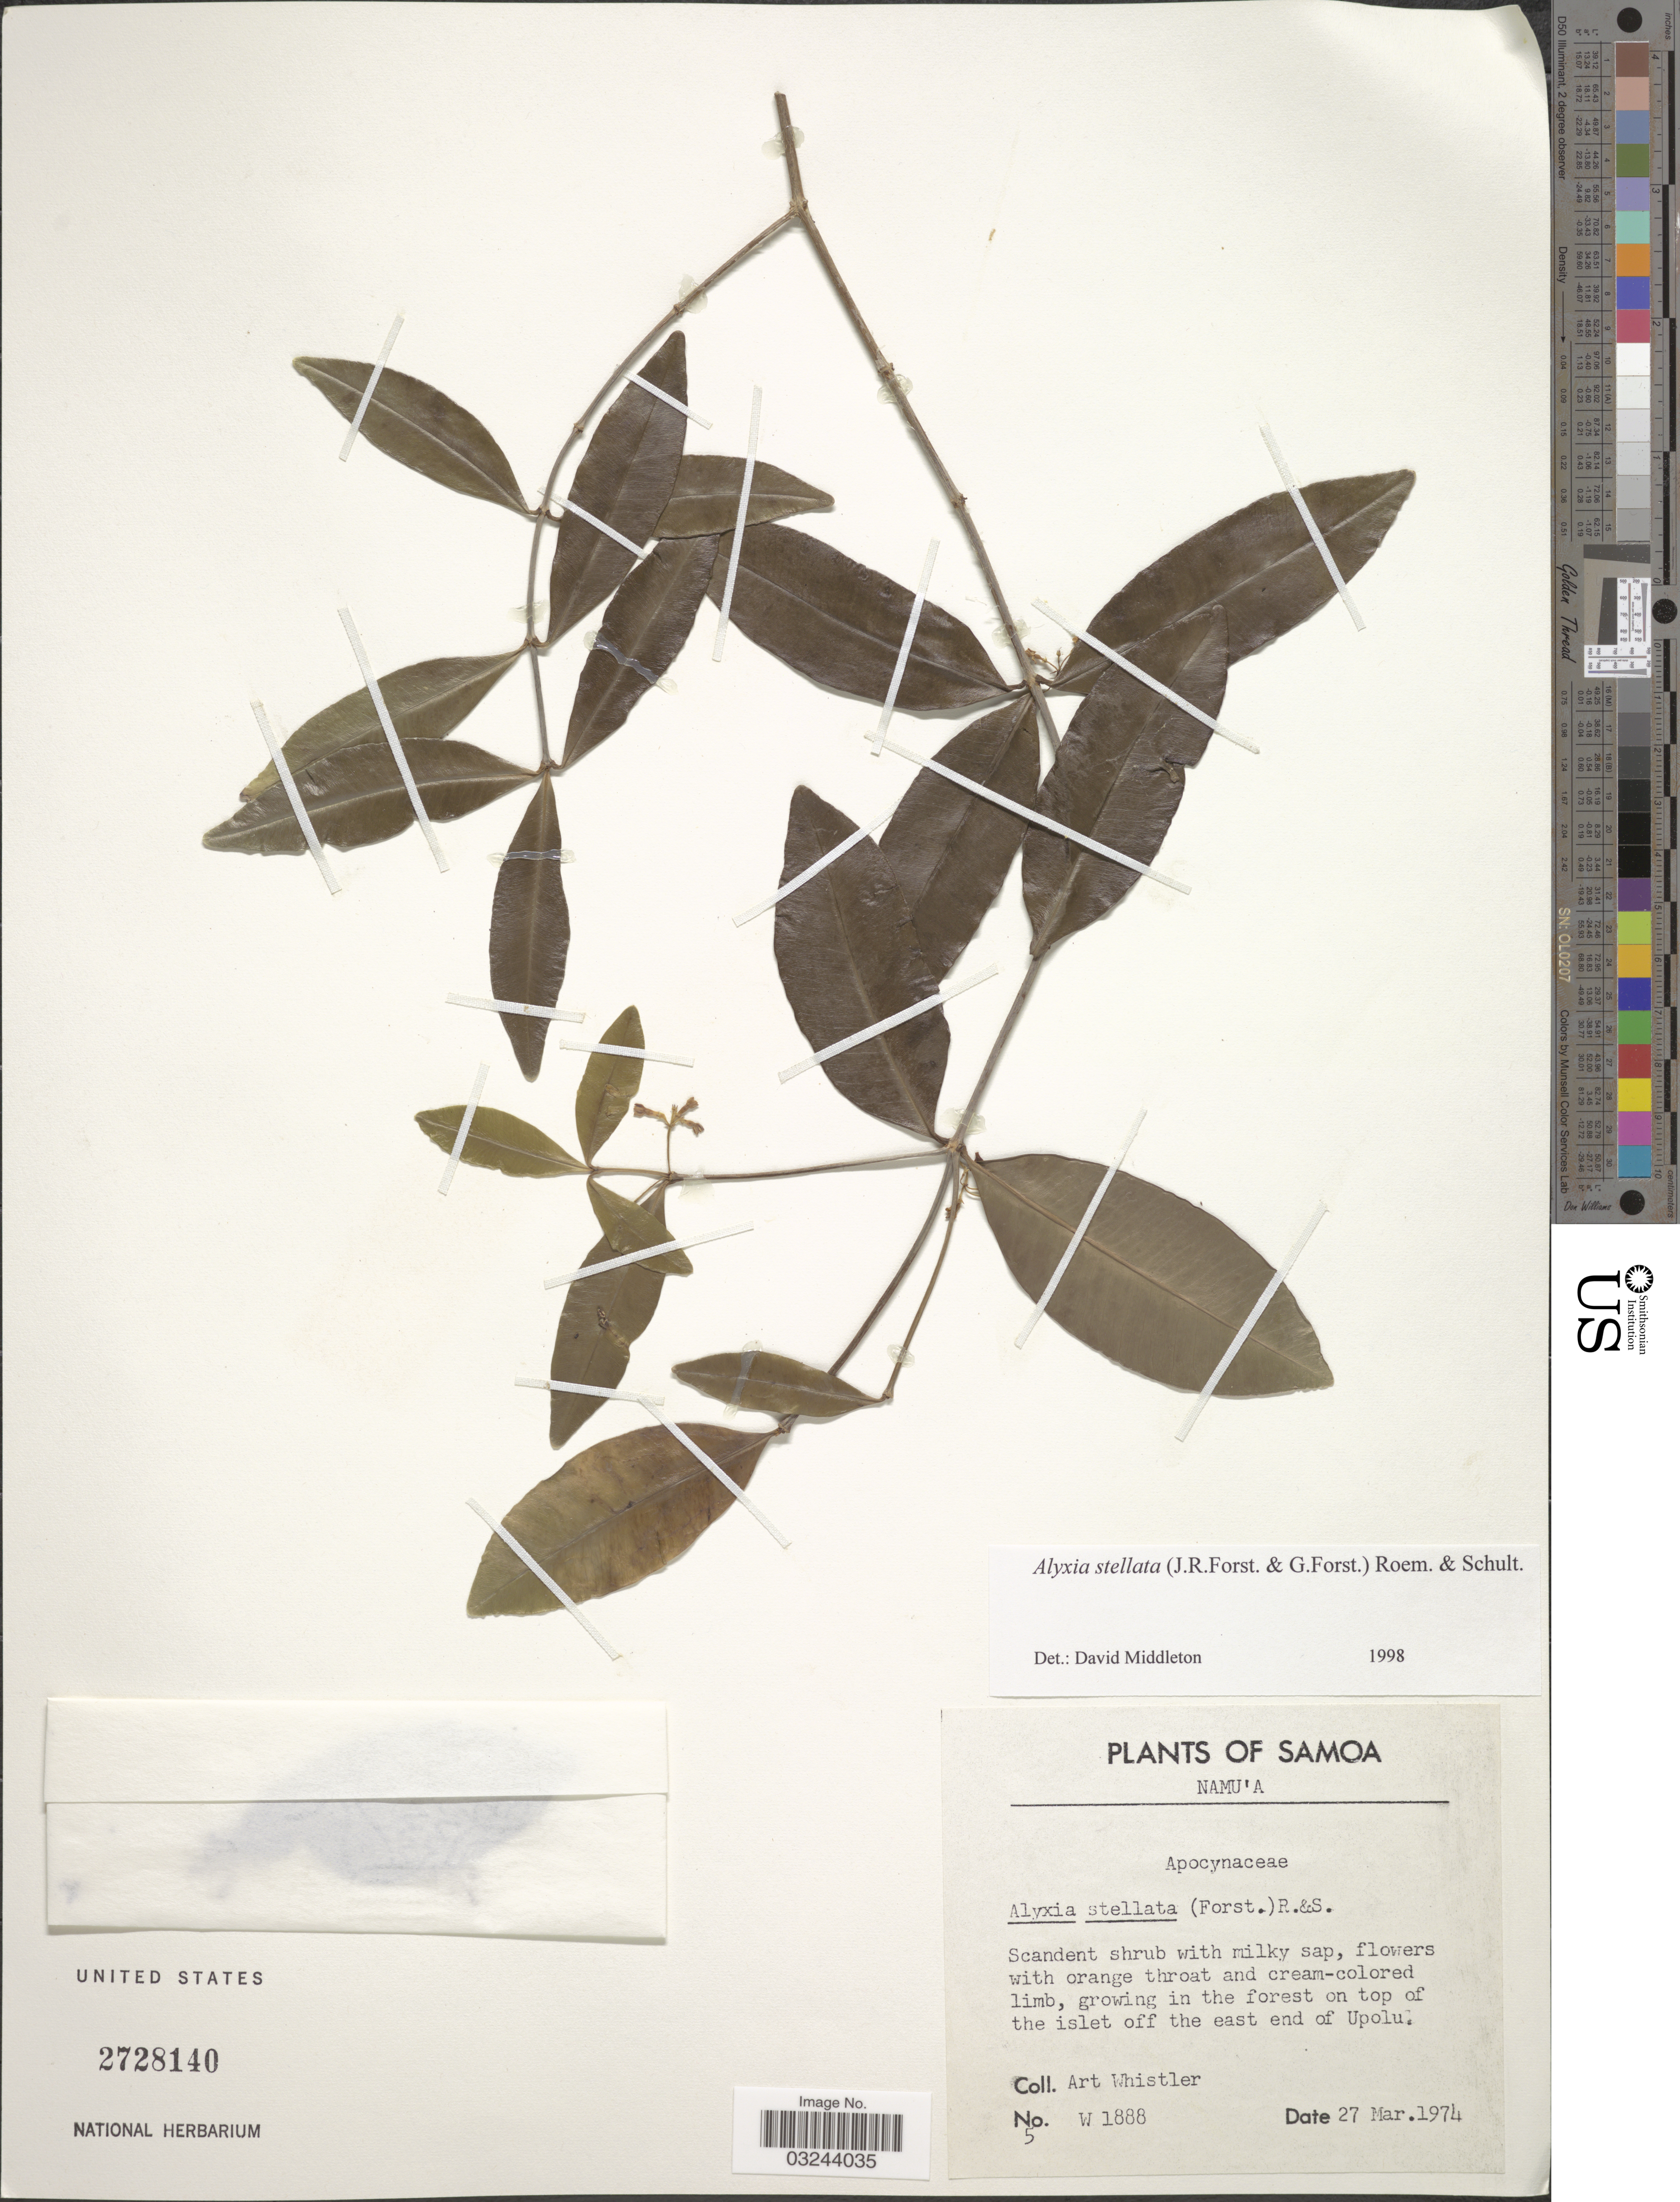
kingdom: Plantae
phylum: Tracheophyta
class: Magnoliopsida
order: Gentianales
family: Apocynaceae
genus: Alyxia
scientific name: Alyxia stellata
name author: (J.R. Forst. & G. Forst.) Roem. & Schult.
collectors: A. Whistler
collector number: W1888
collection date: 1974-03-27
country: Samoa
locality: Samoa. Namu'a. Growing in the forest on top of the islet off the east end of Upolu.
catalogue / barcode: US 2728140